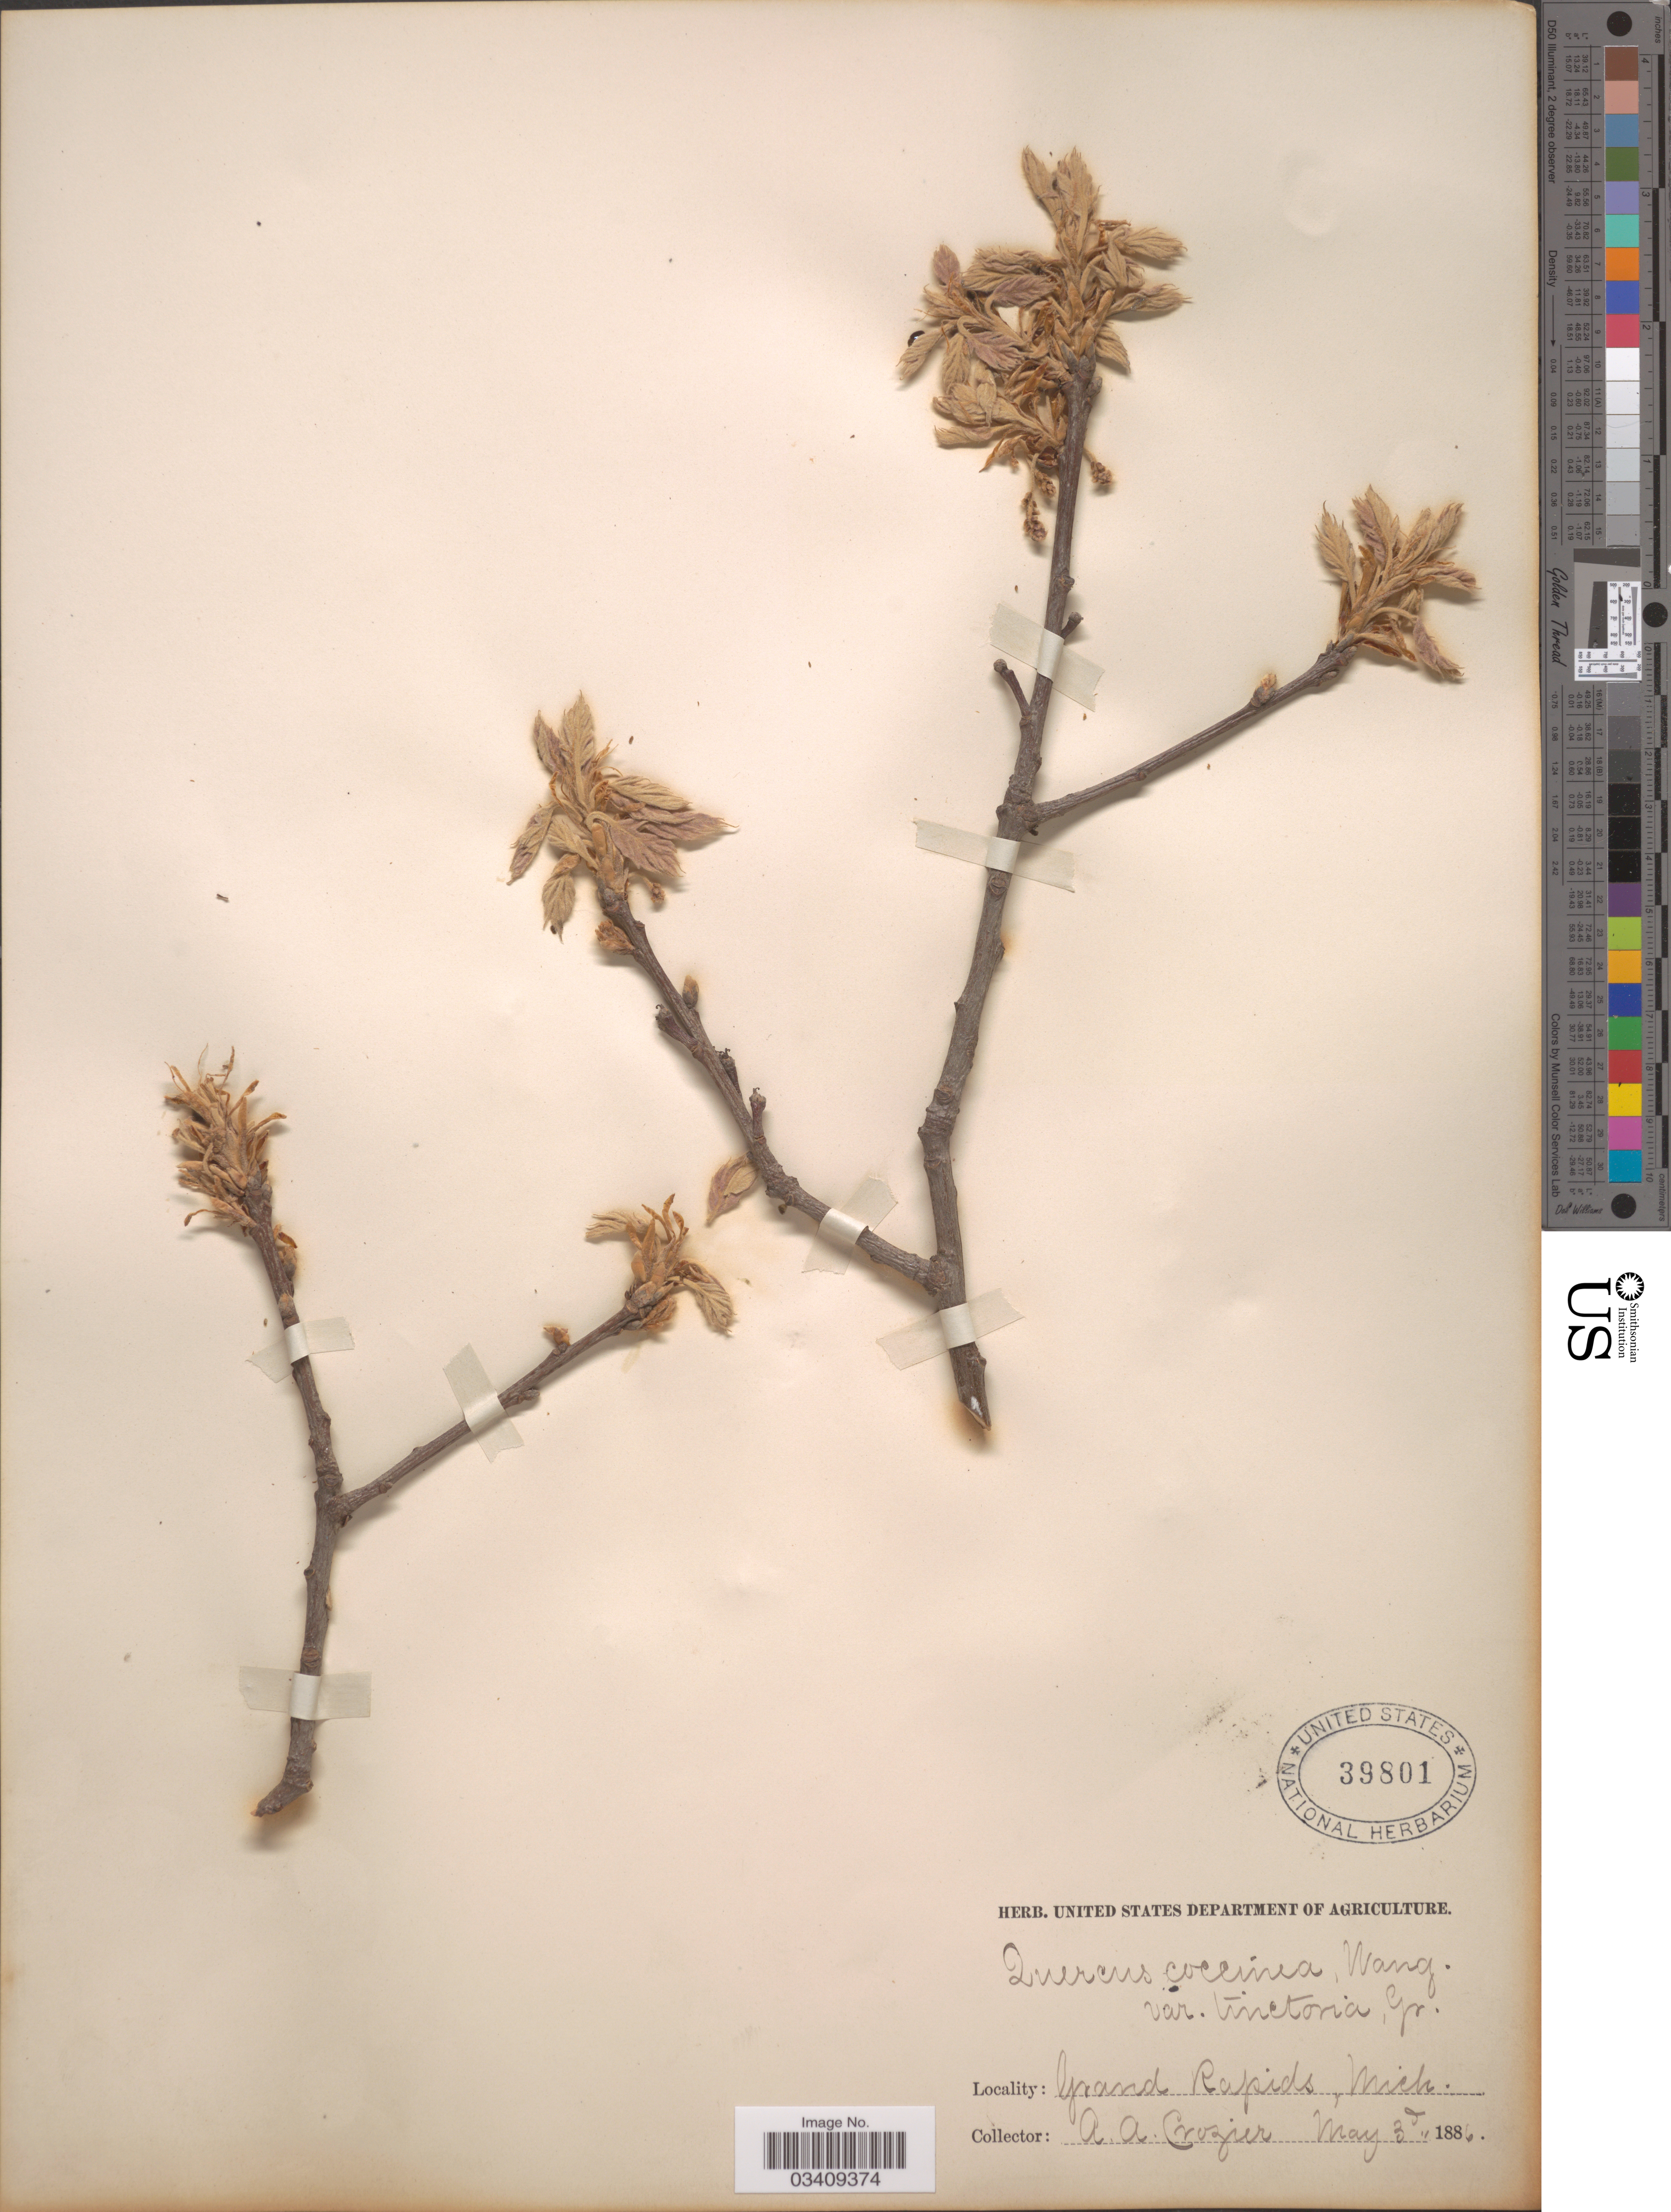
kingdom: Plantae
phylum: Tracheophyta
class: Magnoliopsida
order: Fagales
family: Fagaceae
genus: Quercus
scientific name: Quercus velutina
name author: Lam.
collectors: A. Crozier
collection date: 1886-05-03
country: United States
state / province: Michigan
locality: Grand Rapids.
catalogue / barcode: US 39801